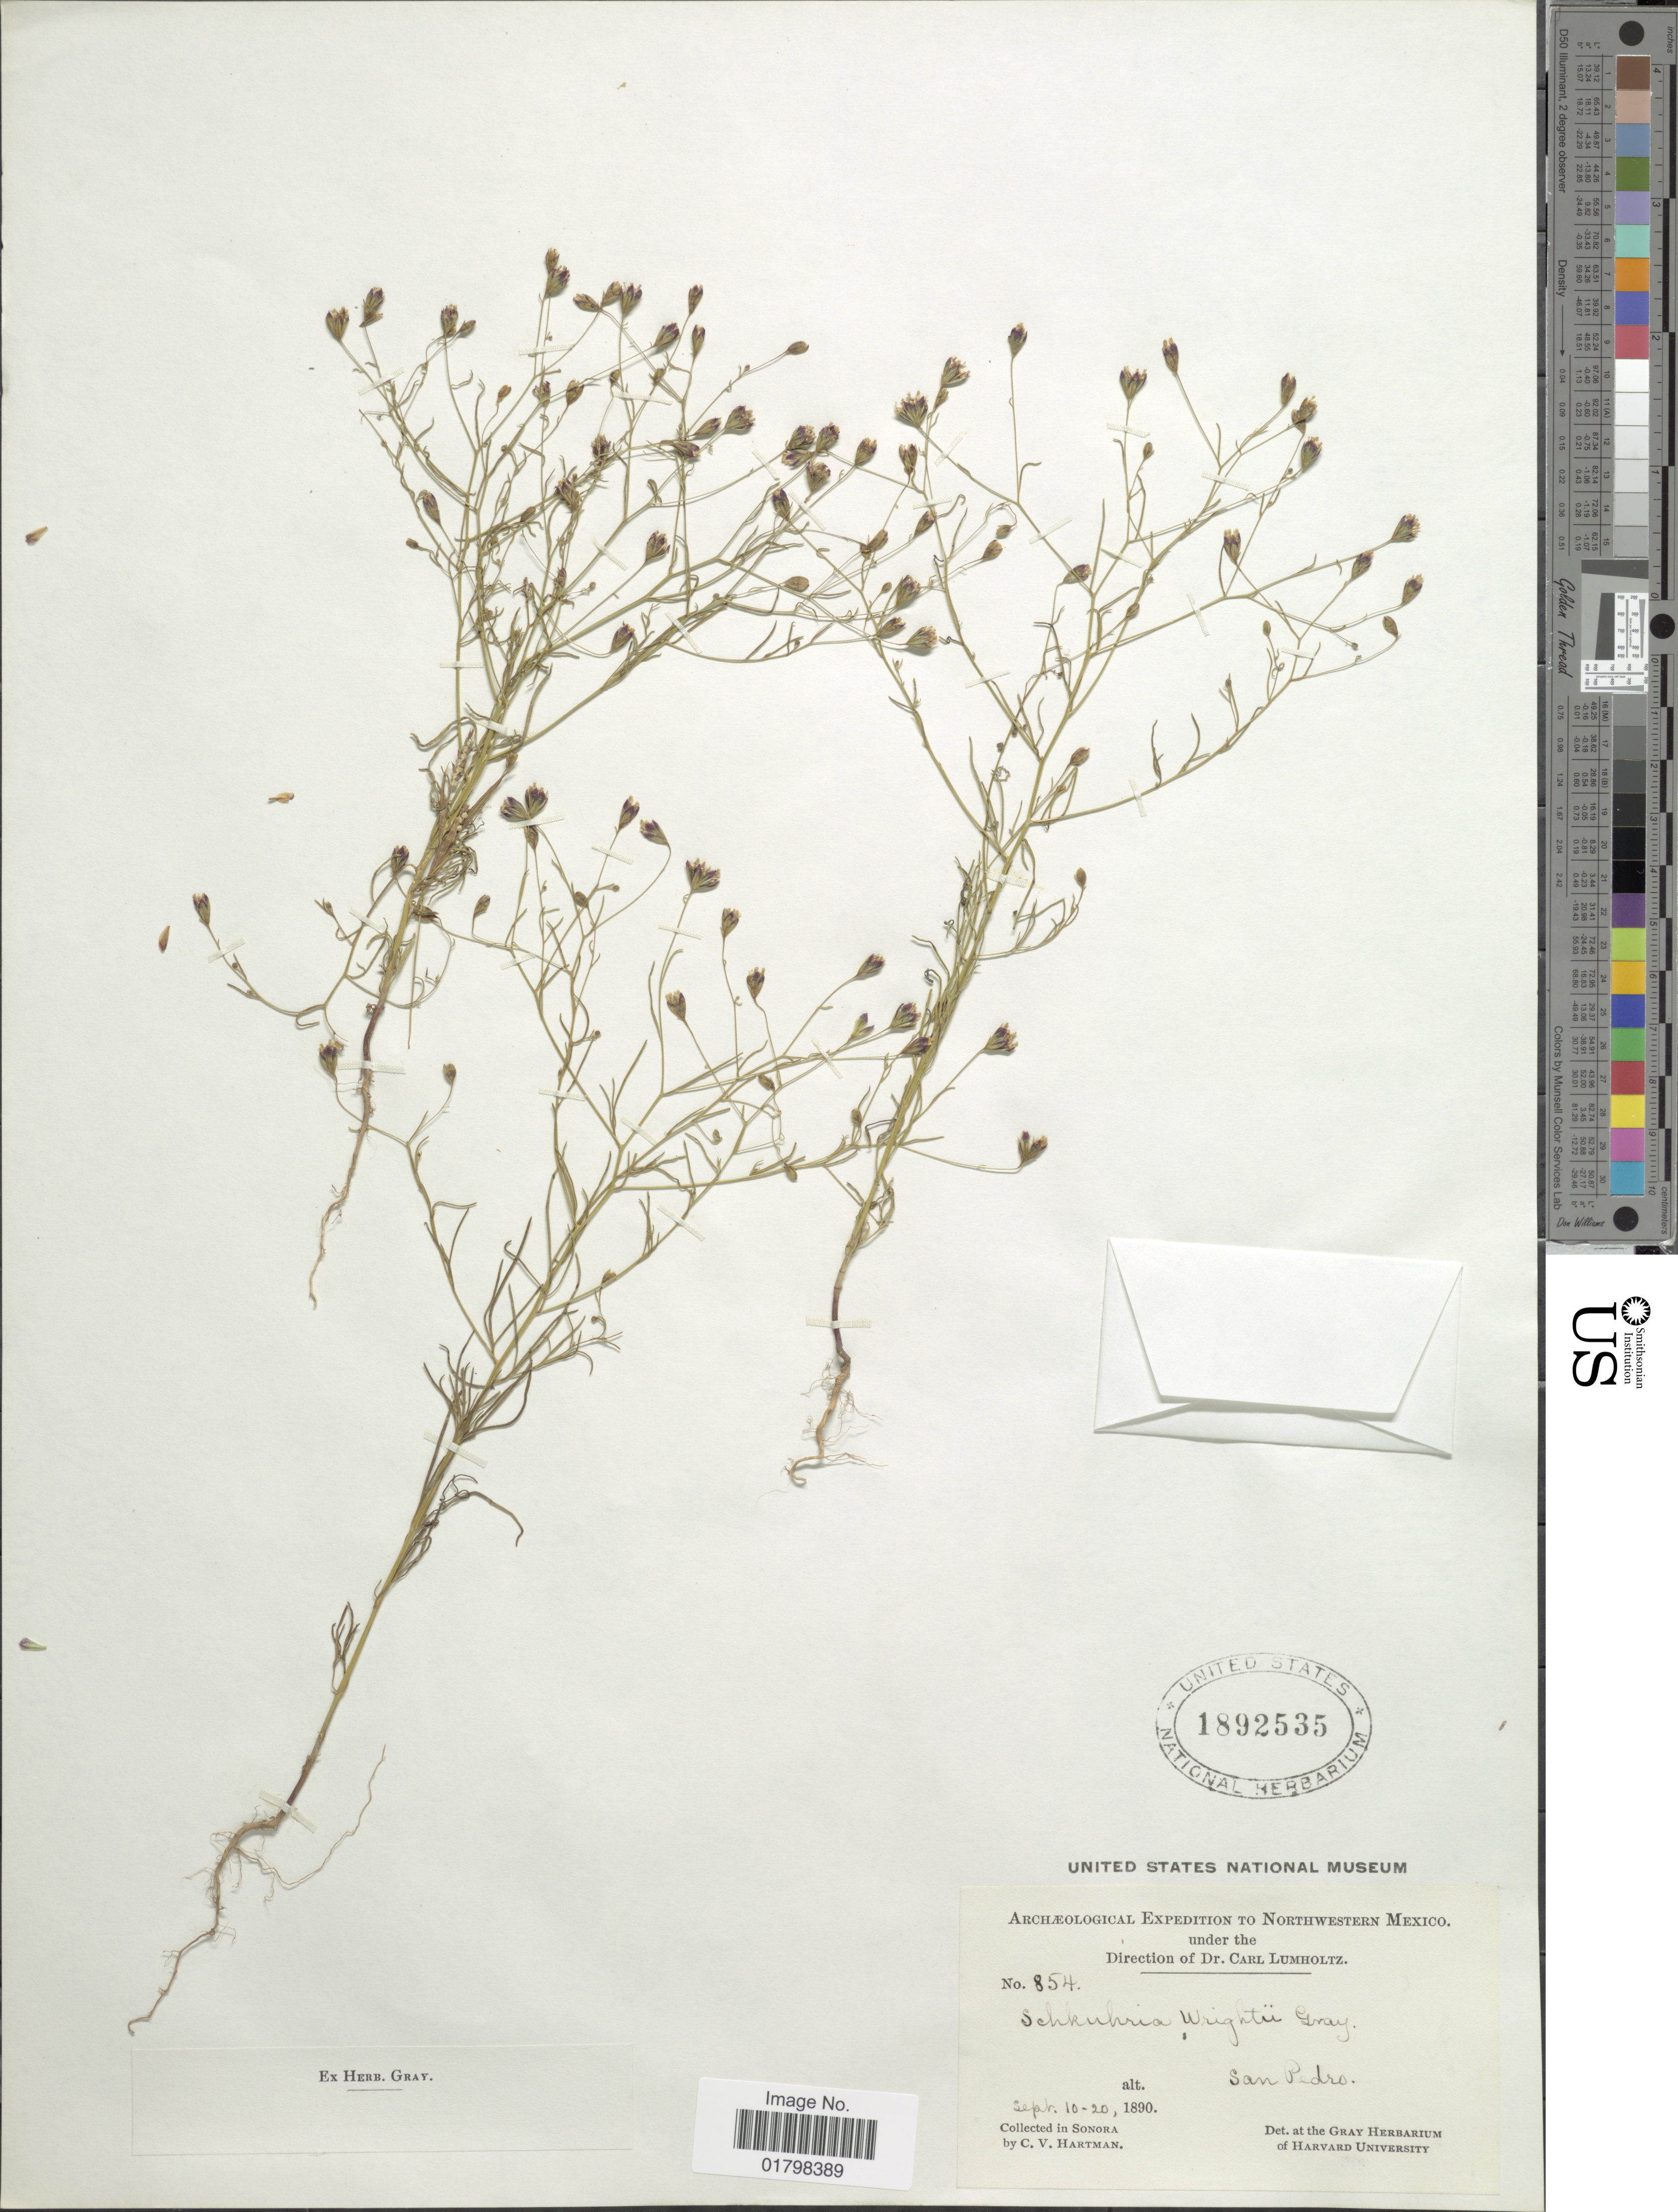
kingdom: Plantae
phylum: Tracheophyta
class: Magnoliopsida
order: Asterales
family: Asteraceae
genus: Schkuhria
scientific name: Schkuhria wislizeni var. wrightii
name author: (A. Gray) S.F. Blake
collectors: C. V. Hartman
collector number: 854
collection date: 1890-09-10/1890-09-20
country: Mexico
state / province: Sonora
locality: San Pedro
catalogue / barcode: US 1892535